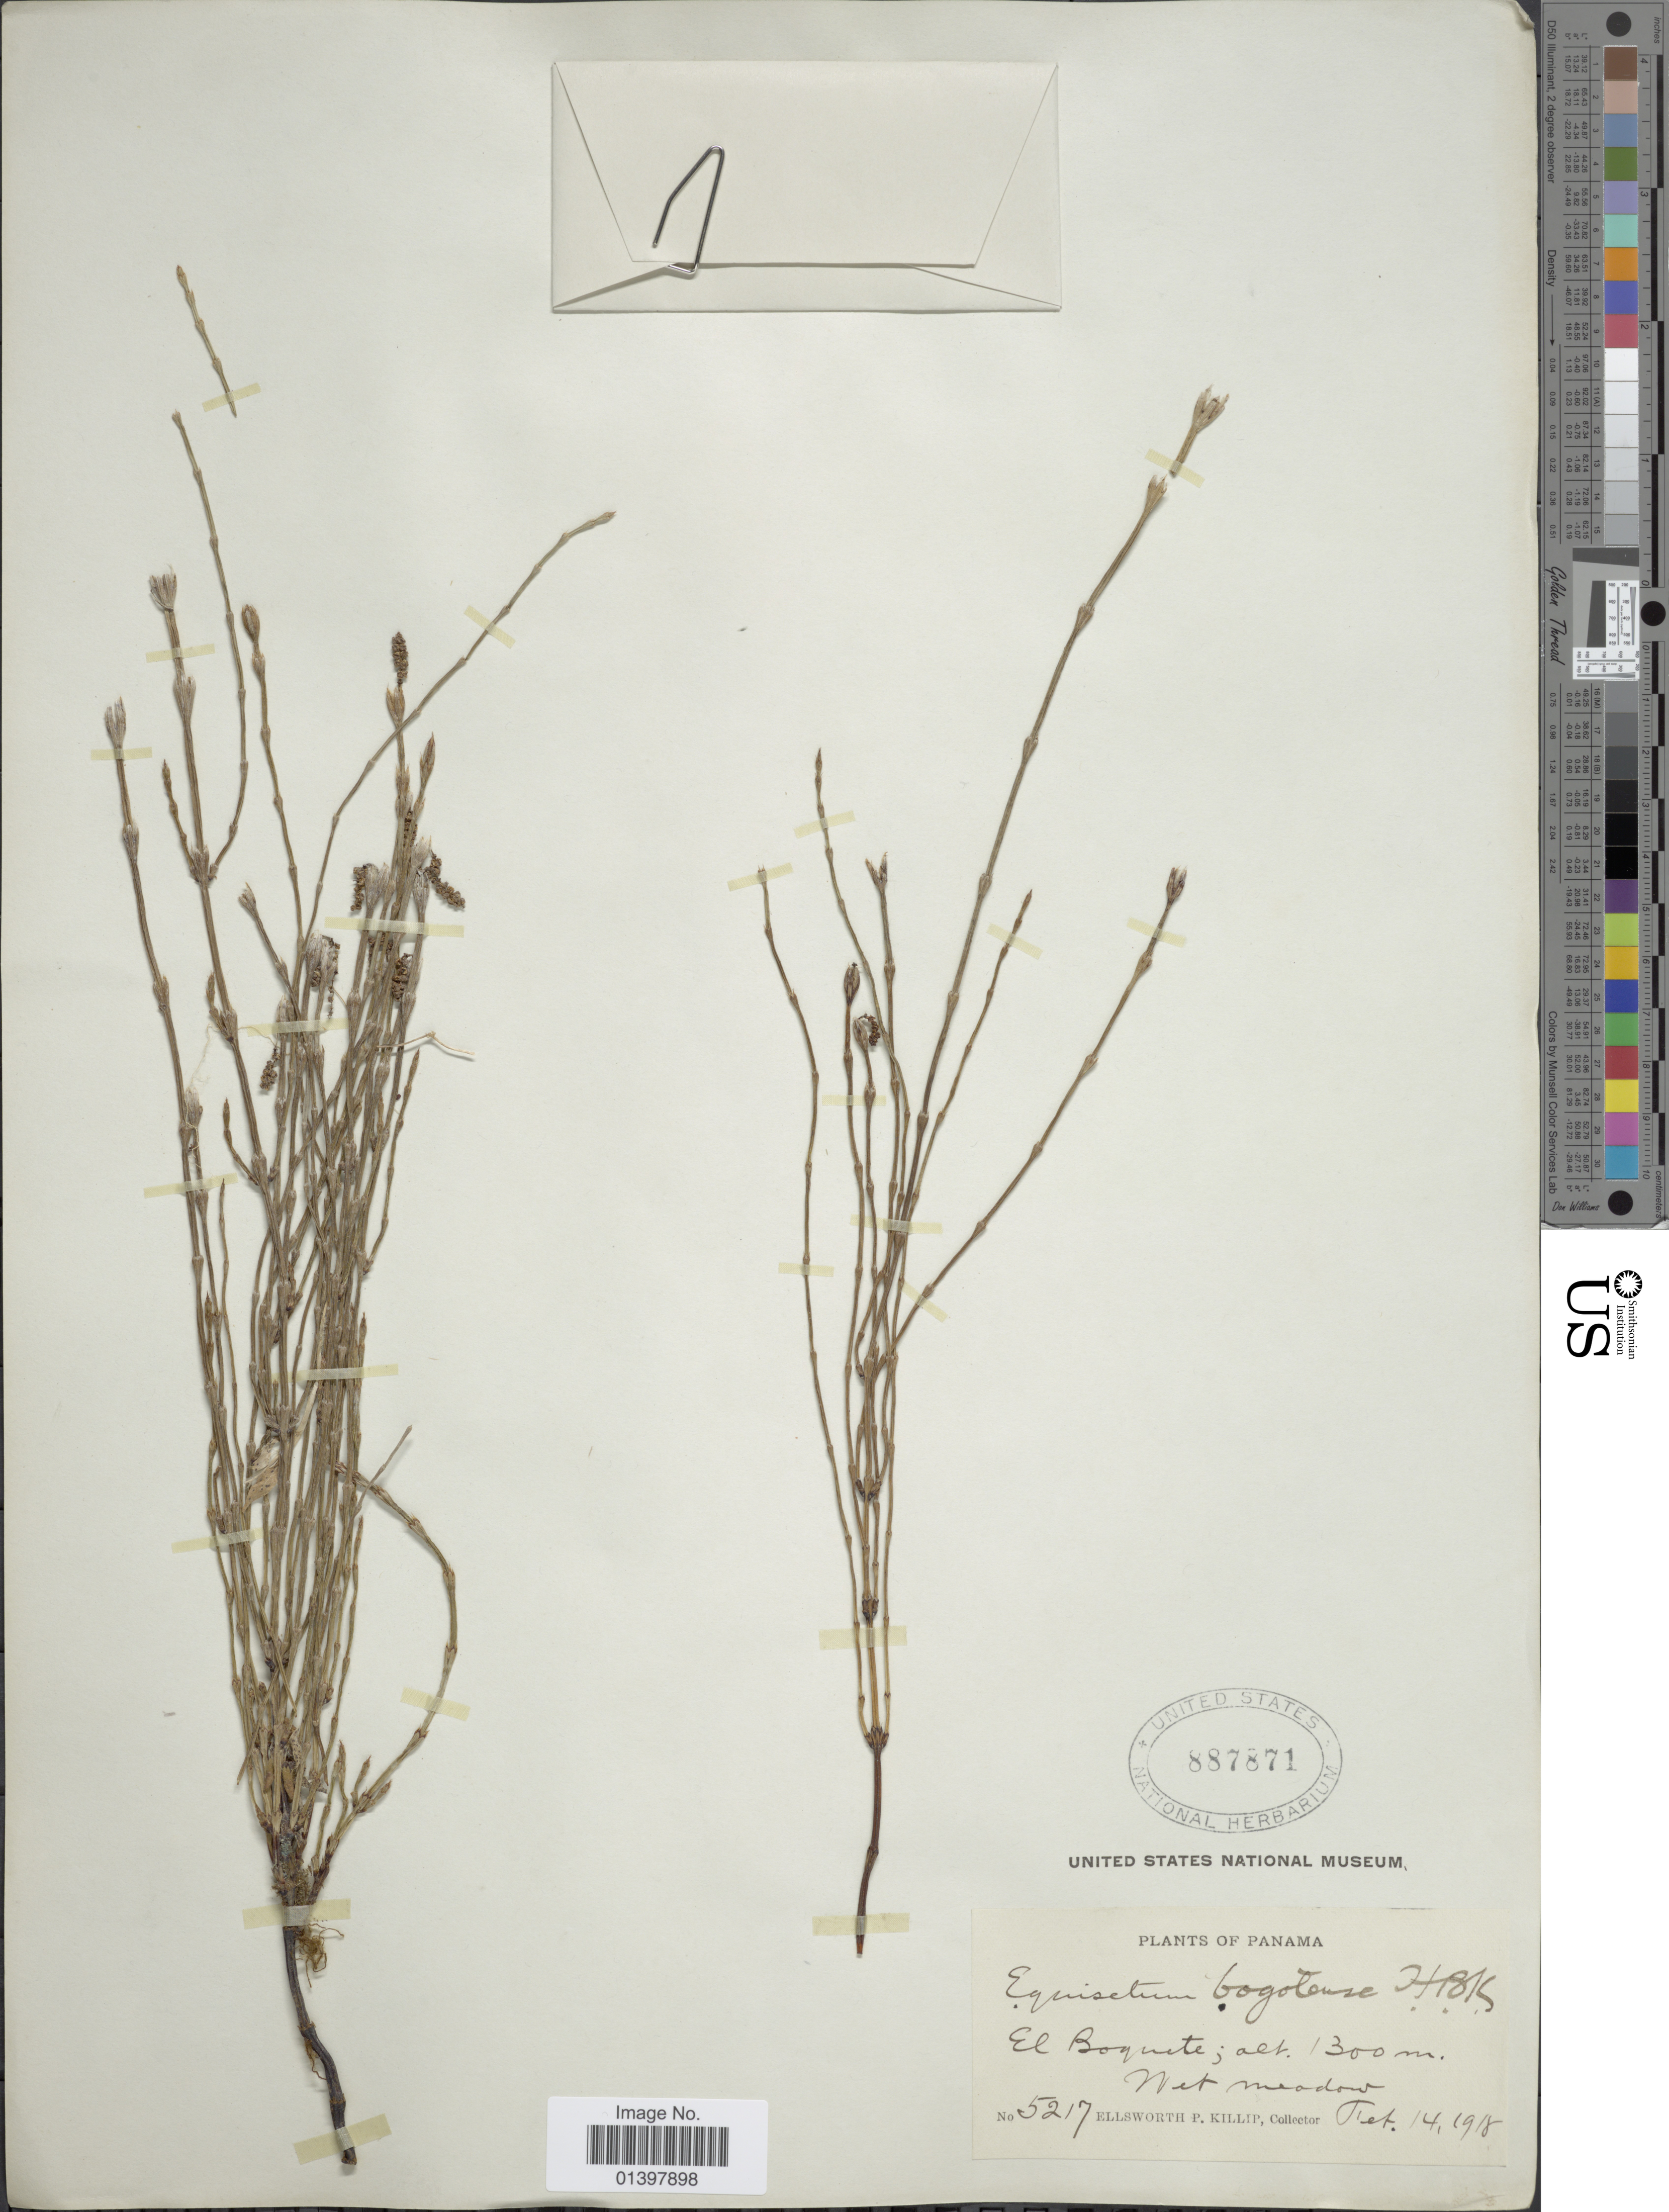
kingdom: Plantae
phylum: Tracheophyta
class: Polypodiopsida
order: Equisetales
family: Equisetaceae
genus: Equisetum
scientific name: Equisetum bogotense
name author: Kunth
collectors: E. P. Killip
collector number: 5217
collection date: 1918-02-14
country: Panama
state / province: Chiriqui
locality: El Boquete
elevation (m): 1300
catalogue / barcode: US 887871